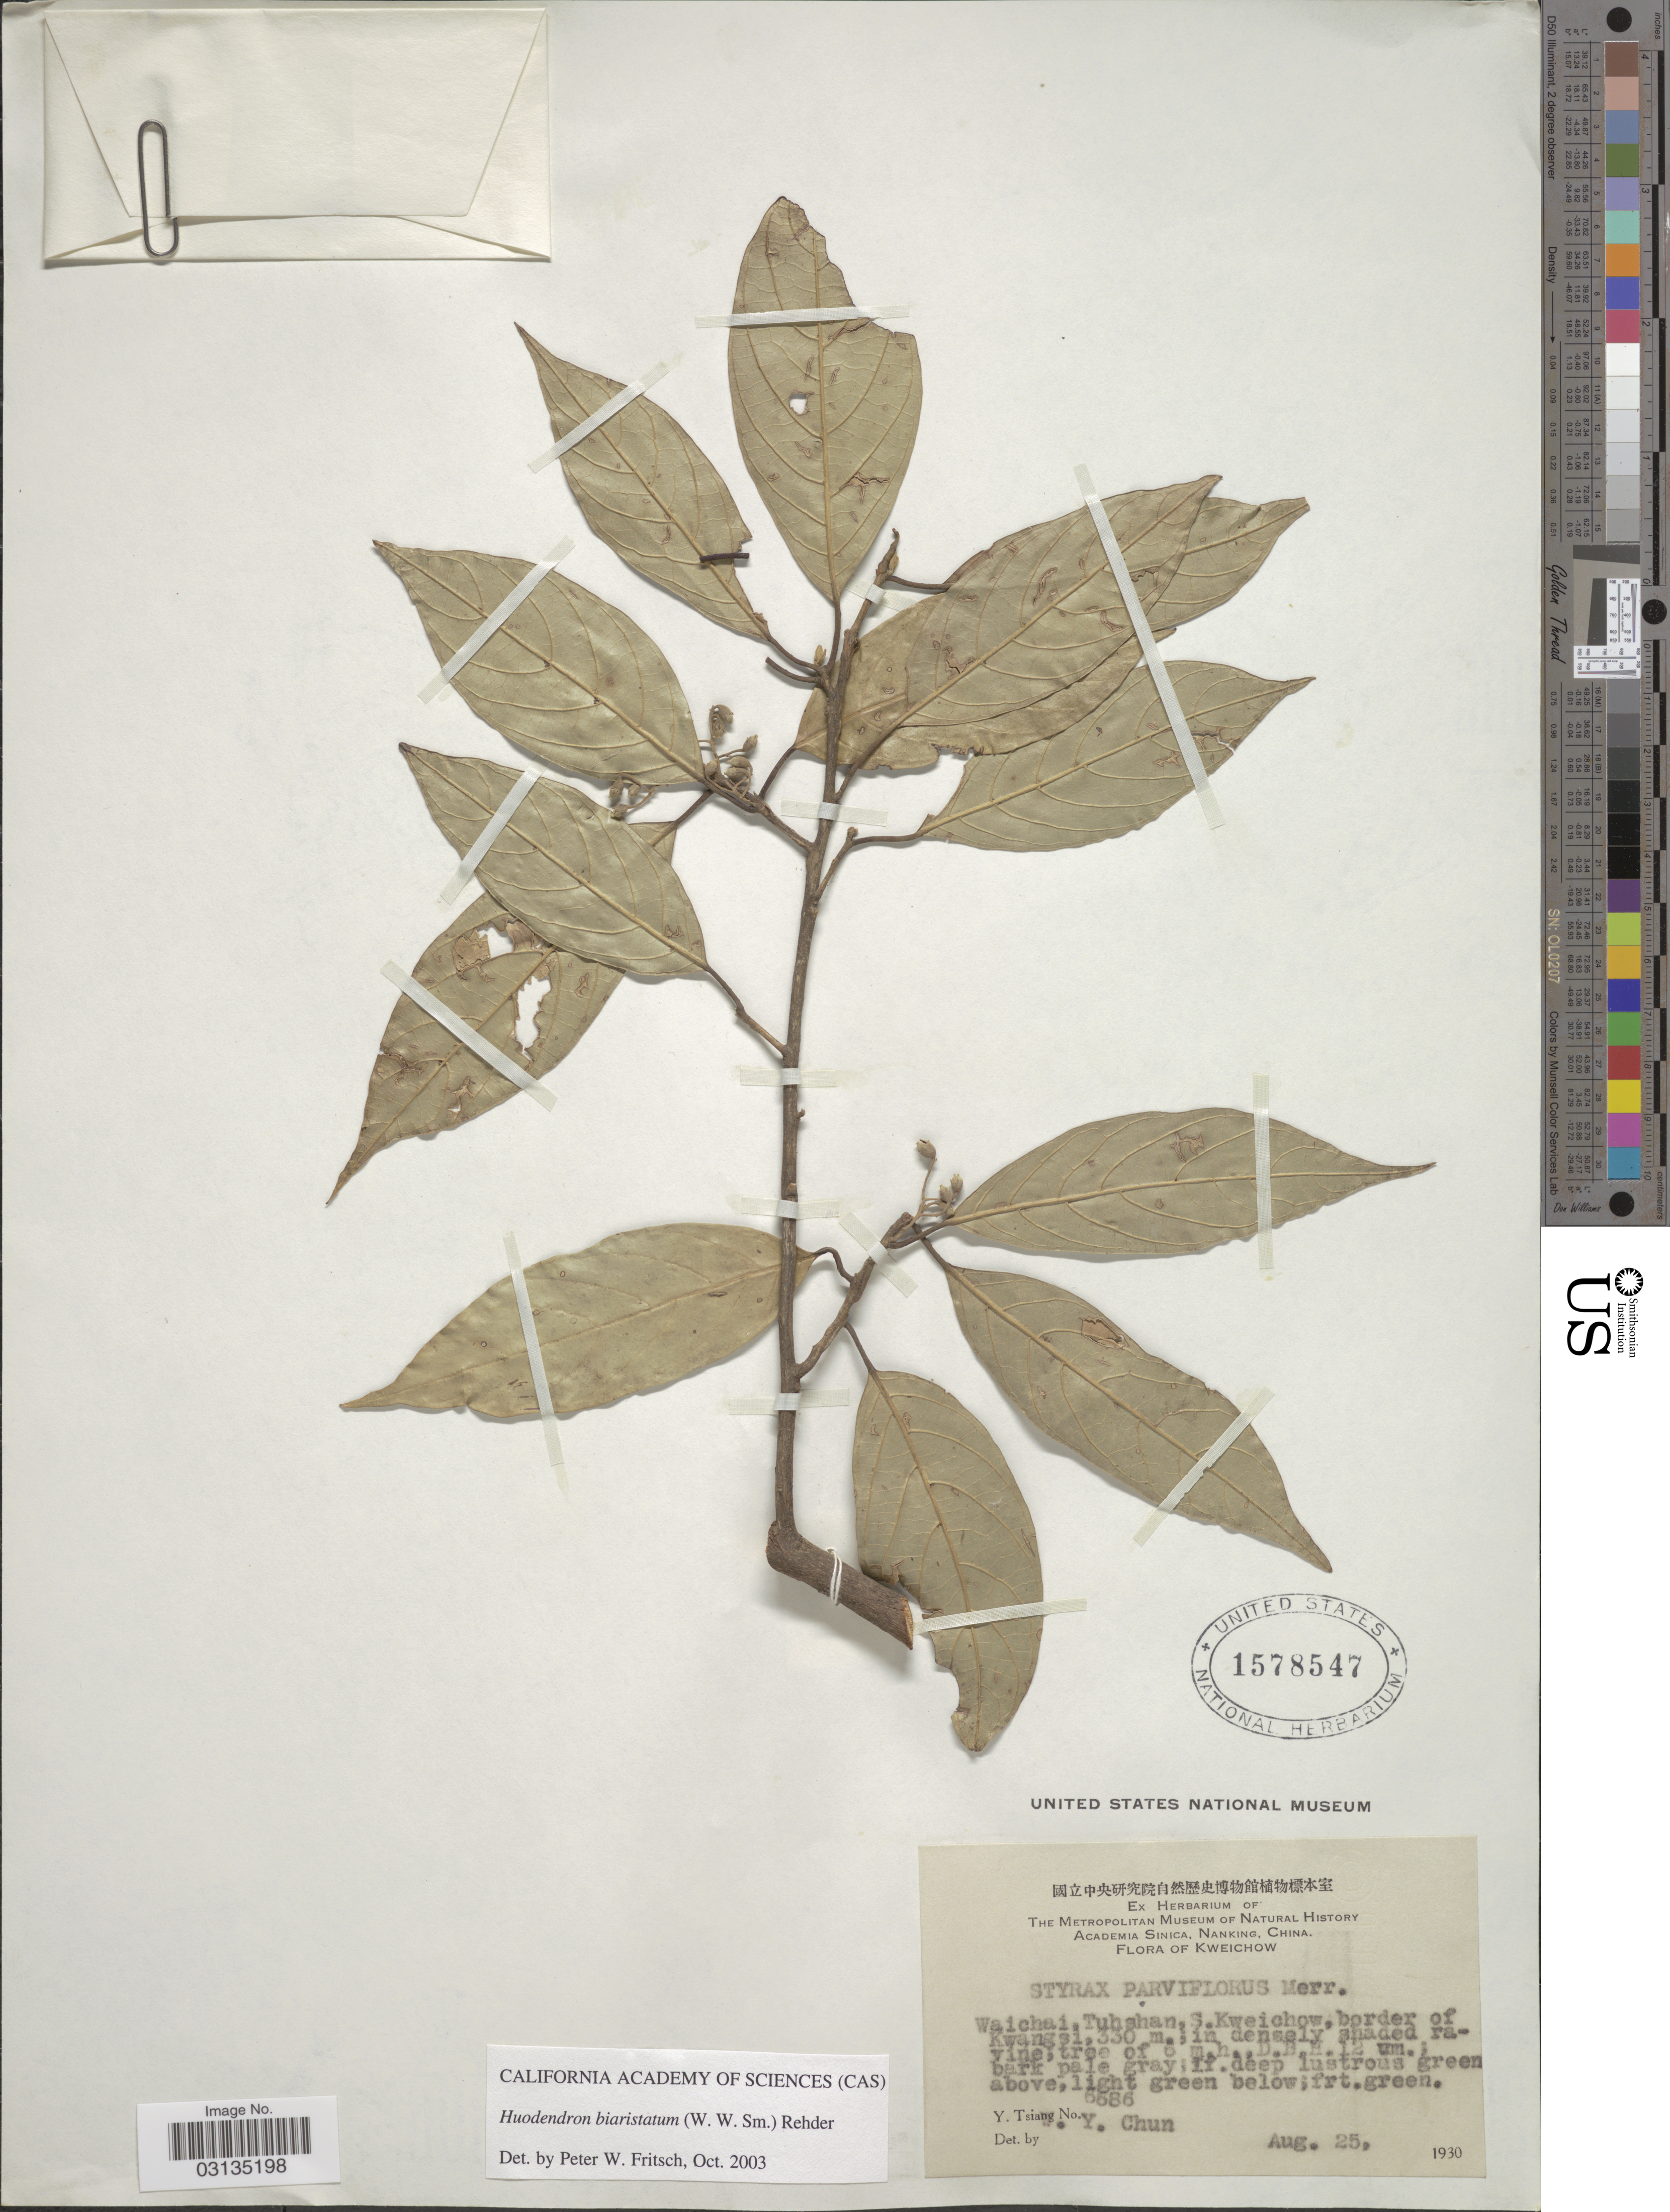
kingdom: Plantae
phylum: Tracheophyta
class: Magnoliopsida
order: Ericales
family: Styracaceae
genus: Huodendron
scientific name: Huodendron biaristatum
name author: (W.W. Sm.) Rehder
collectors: Y. Tsiang & W. Y. Chun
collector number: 6886*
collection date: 1930-08-25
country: China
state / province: Guizhou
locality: Kweichow, Waichai, Tushan, S. Kweichow, border of Kwangsi.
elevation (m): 330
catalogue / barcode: US 1578547